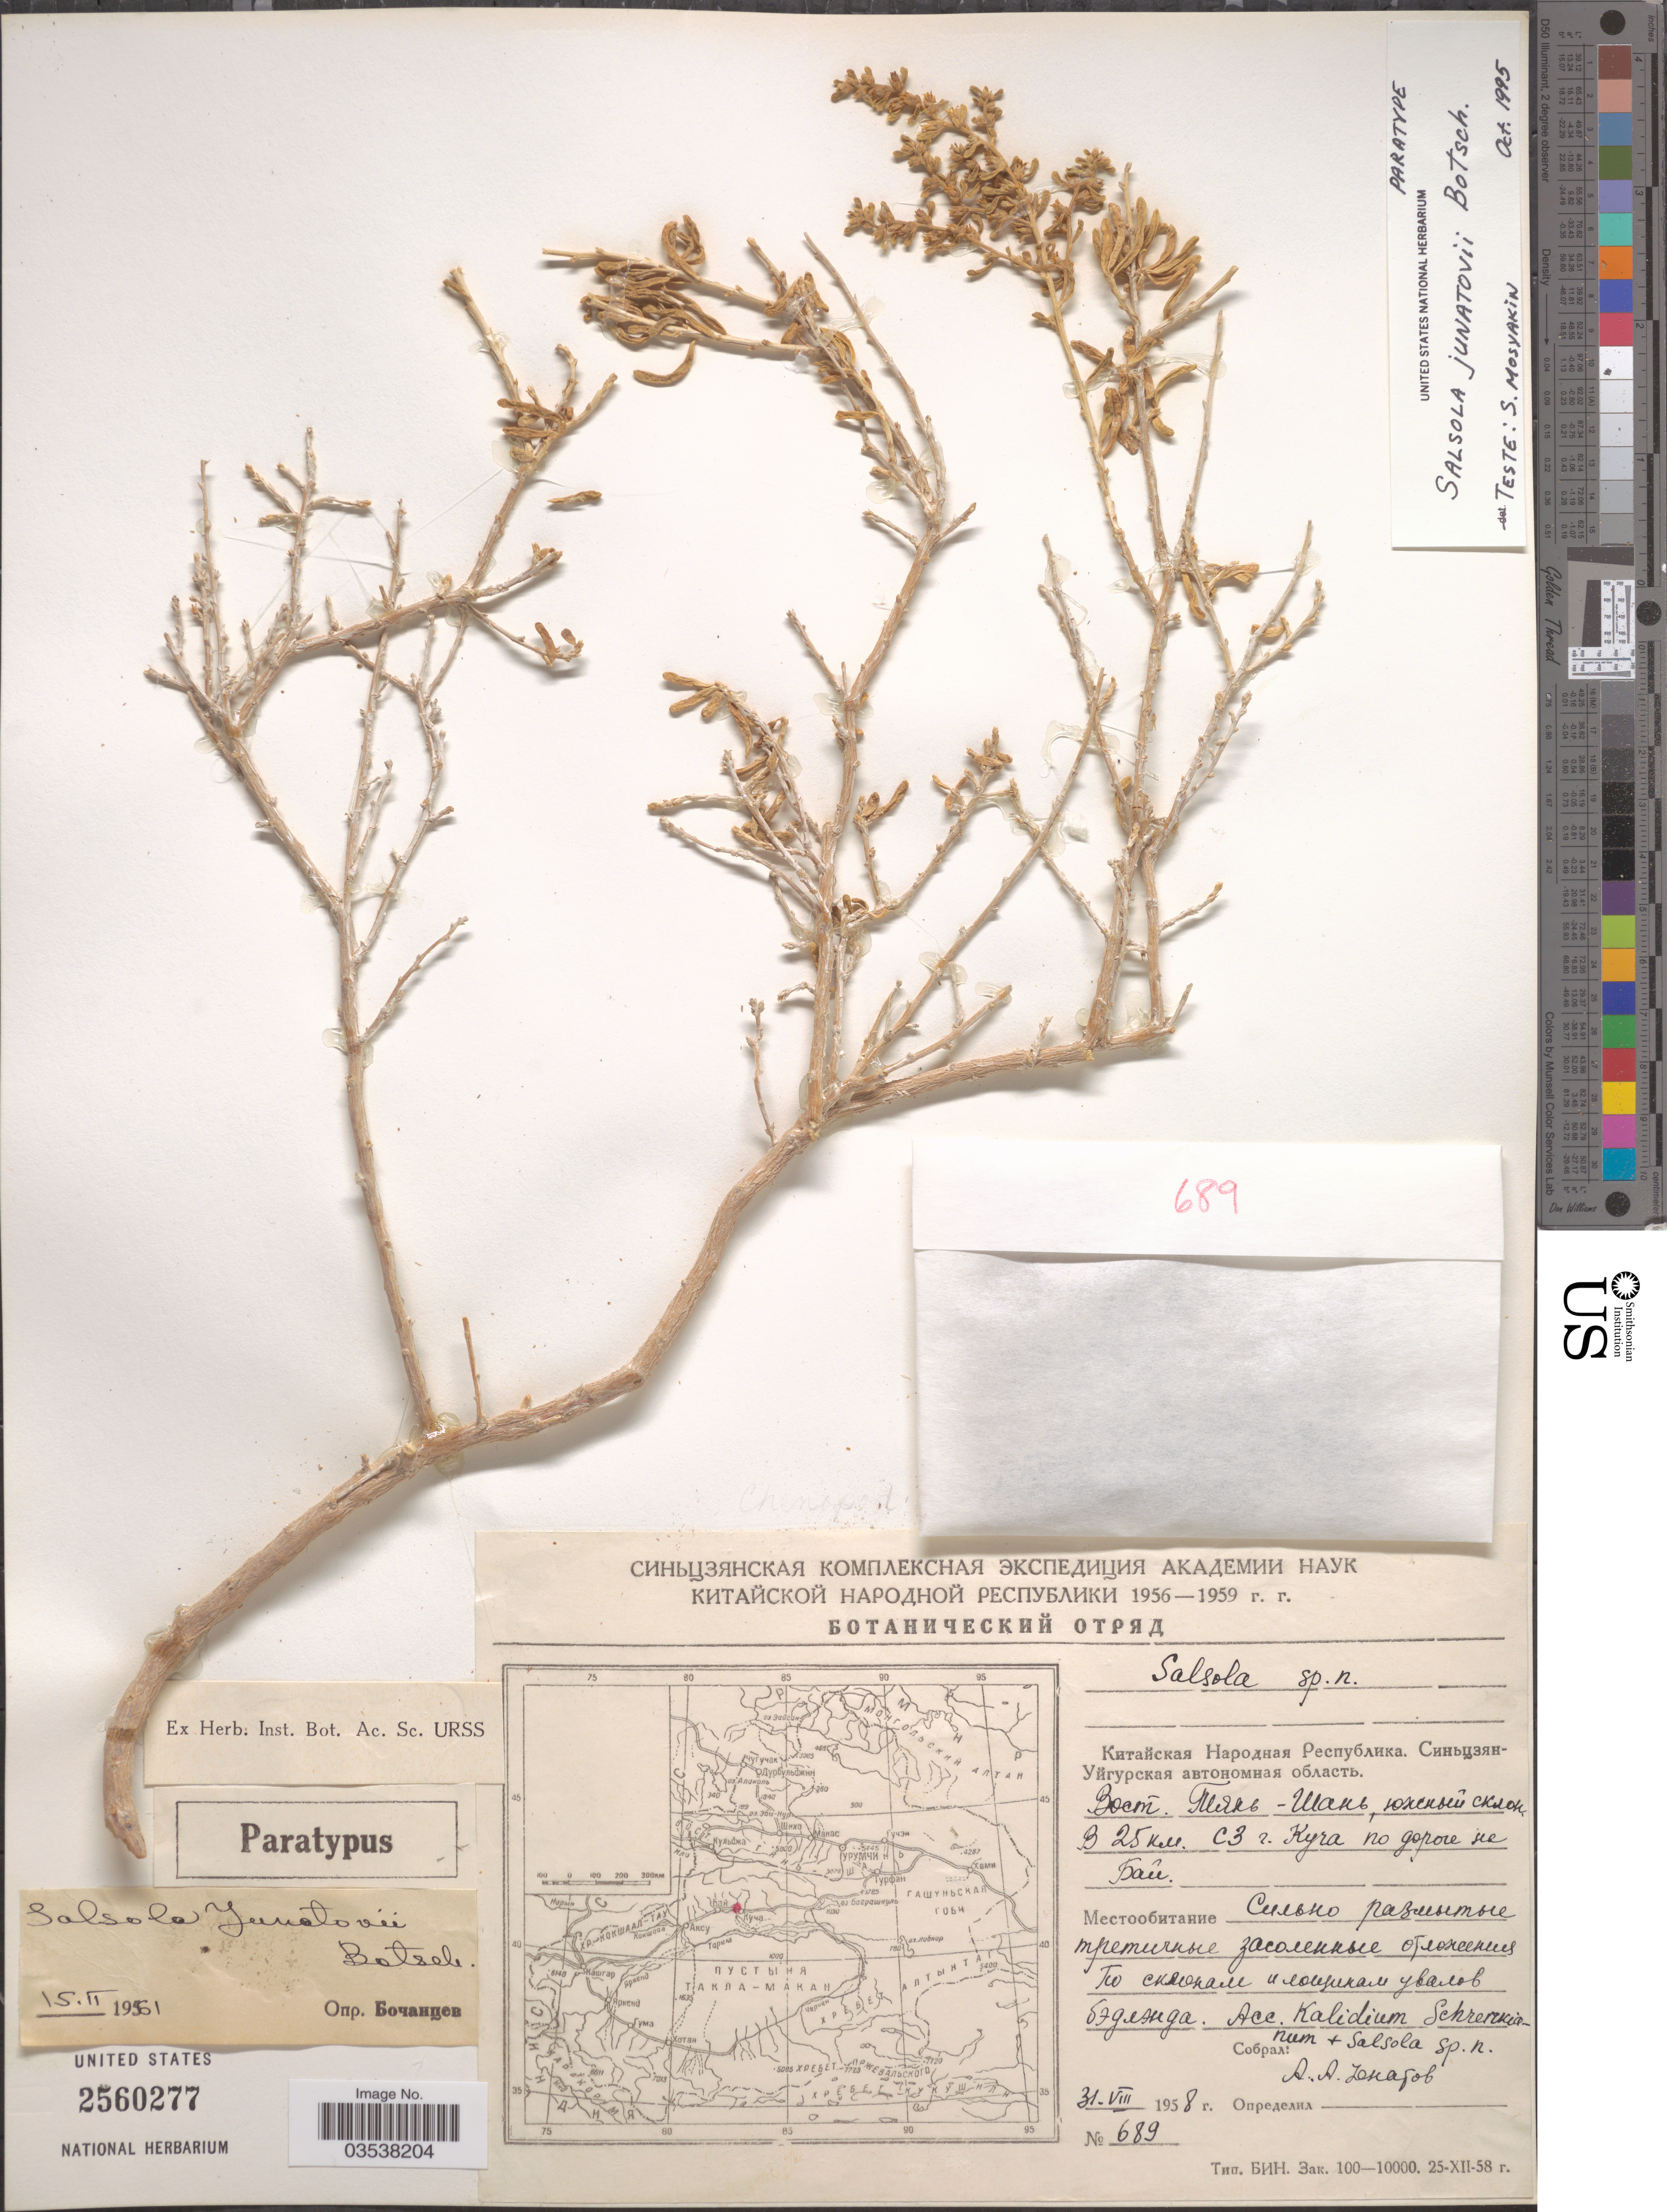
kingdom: Plantae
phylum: Tracheophyta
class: Magnoliopsida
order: Caryophyllales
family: Amaranthaceae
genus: Salsola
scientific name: Salsola junatovii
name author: Botsch.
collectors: A. Unatov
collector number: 689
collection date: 1958-08-31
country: China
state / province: Xinjiang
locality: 25 km NE from Kucha.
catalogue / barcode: US 2560277